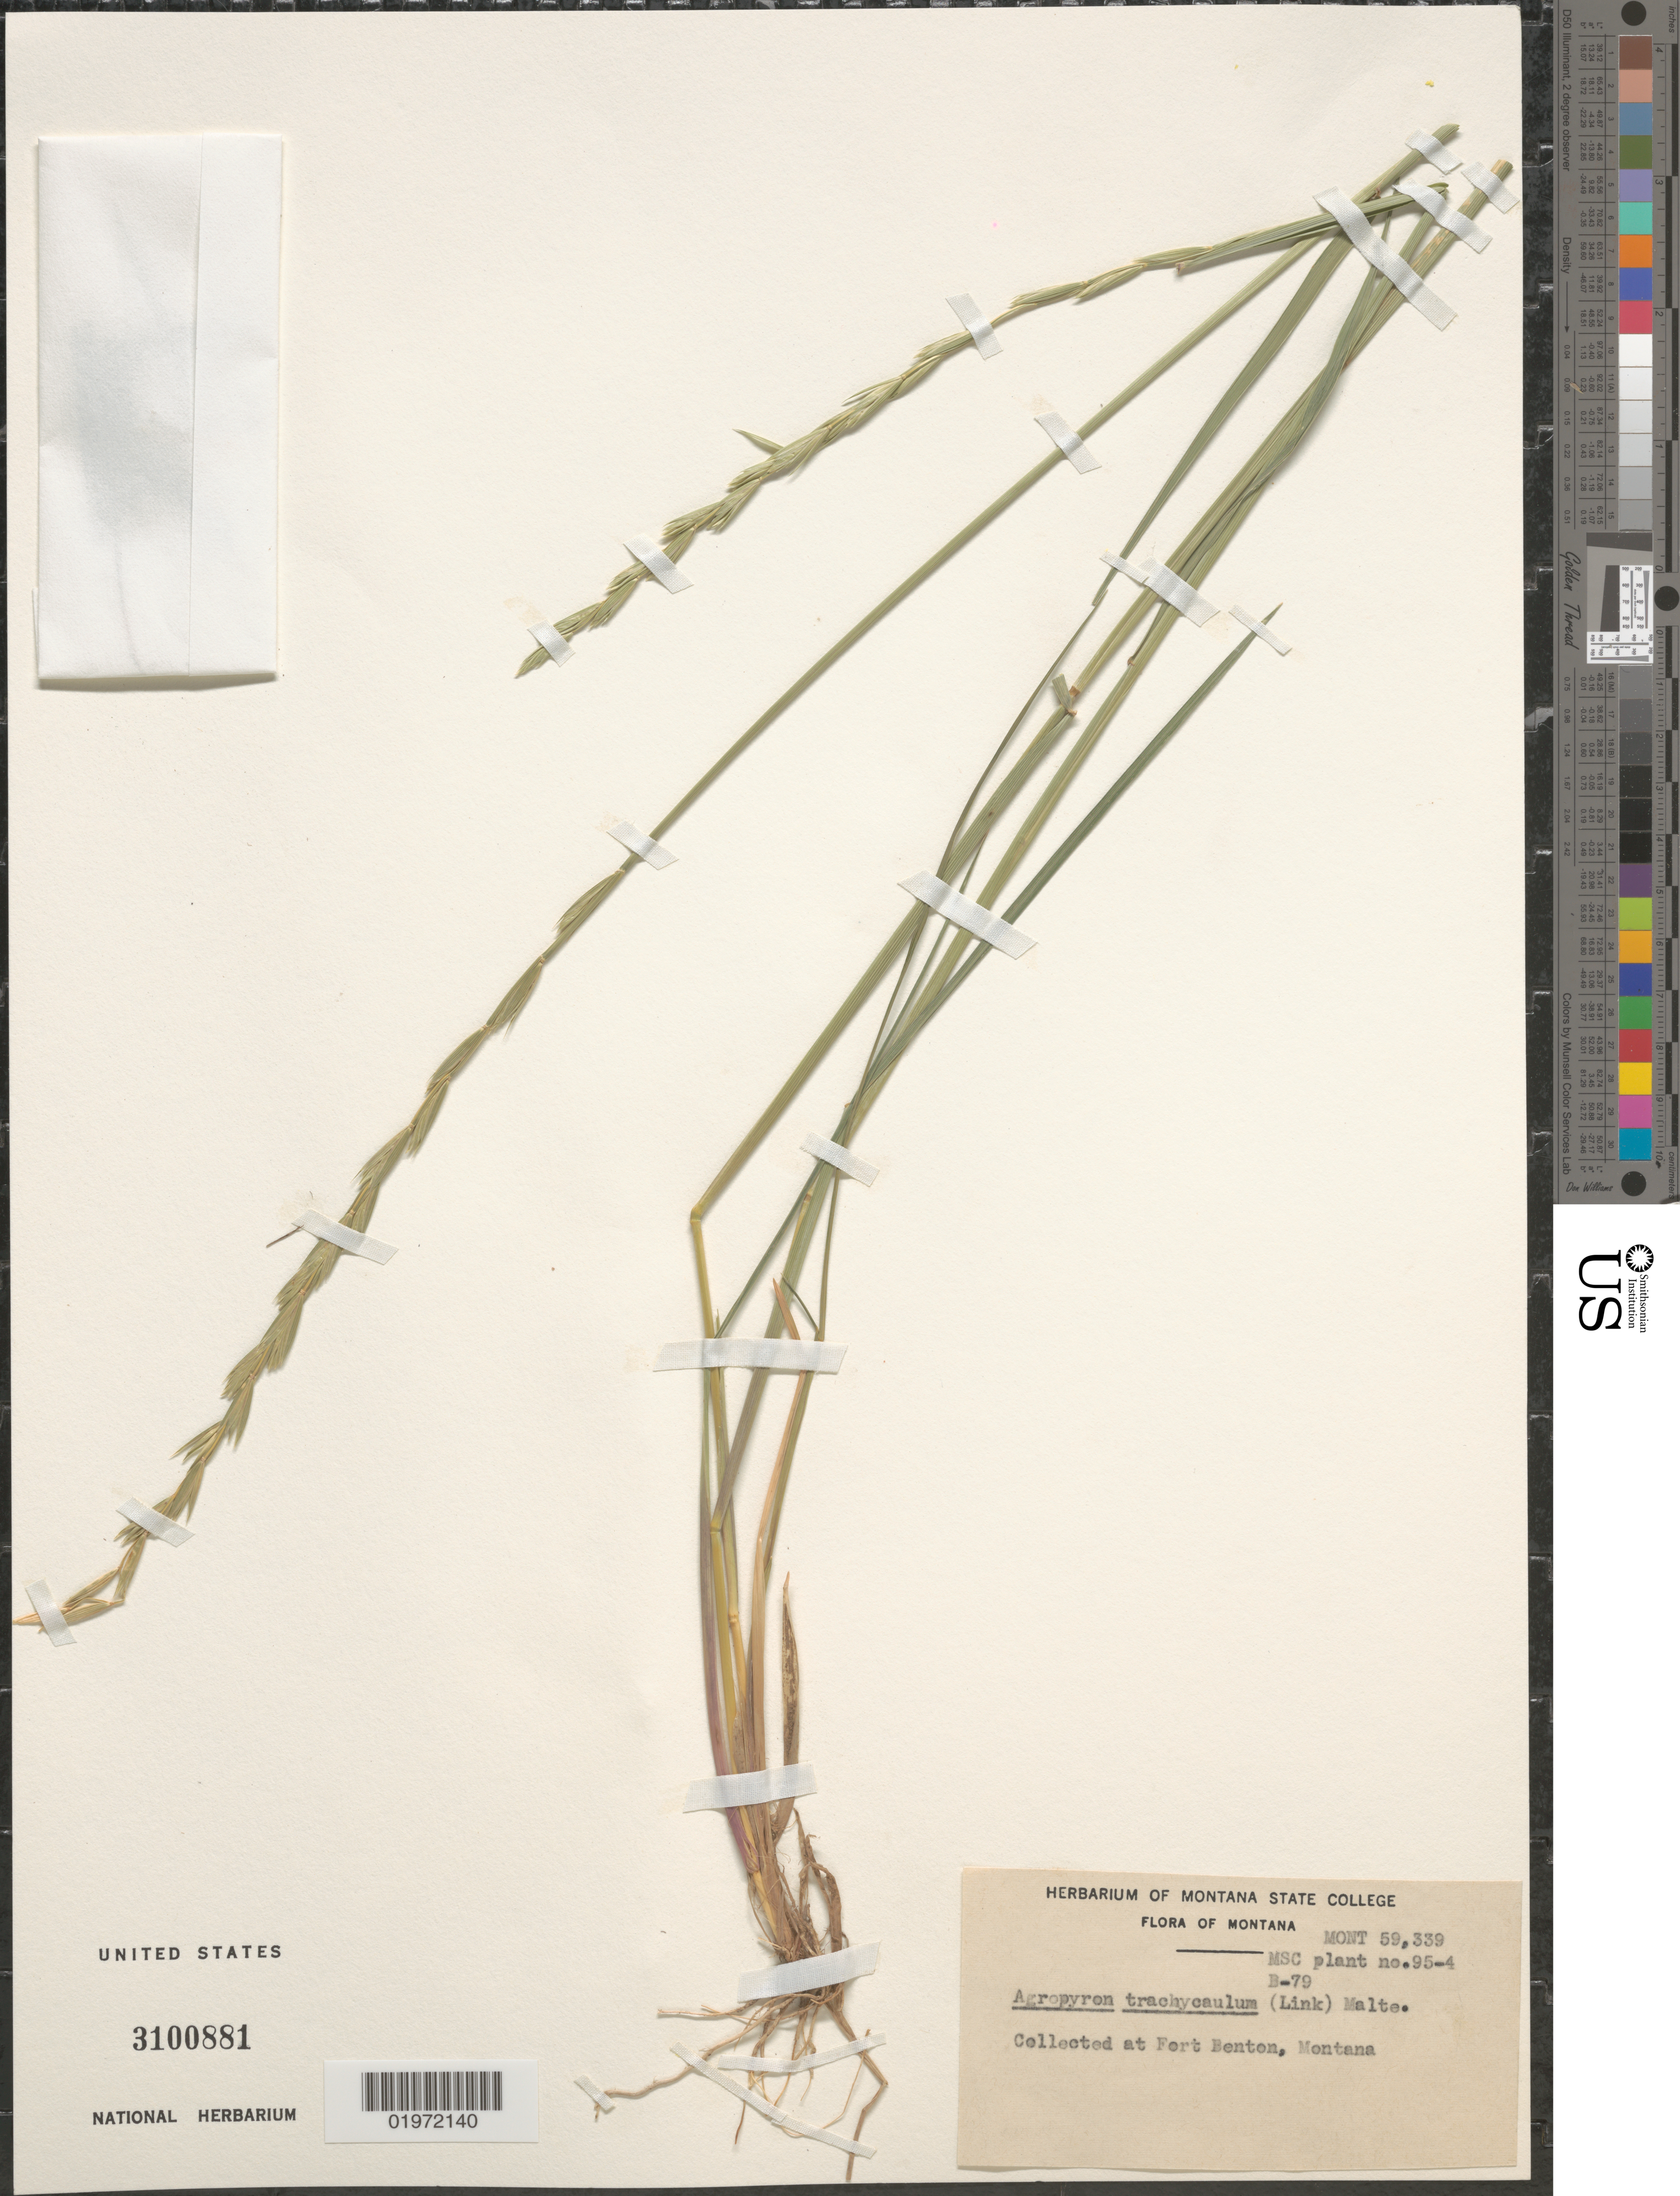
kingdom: Plantae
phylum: Tracheophyta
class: Liliopsida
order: Poales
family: Poaceae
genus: Elymus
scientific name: Elymus trachycaulus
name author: (Link) Gould ex Shinners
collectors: ex herb. Montana State College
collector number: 59339?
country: United States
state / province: Montana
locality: At Fort Benton.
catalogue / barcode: US 3100881